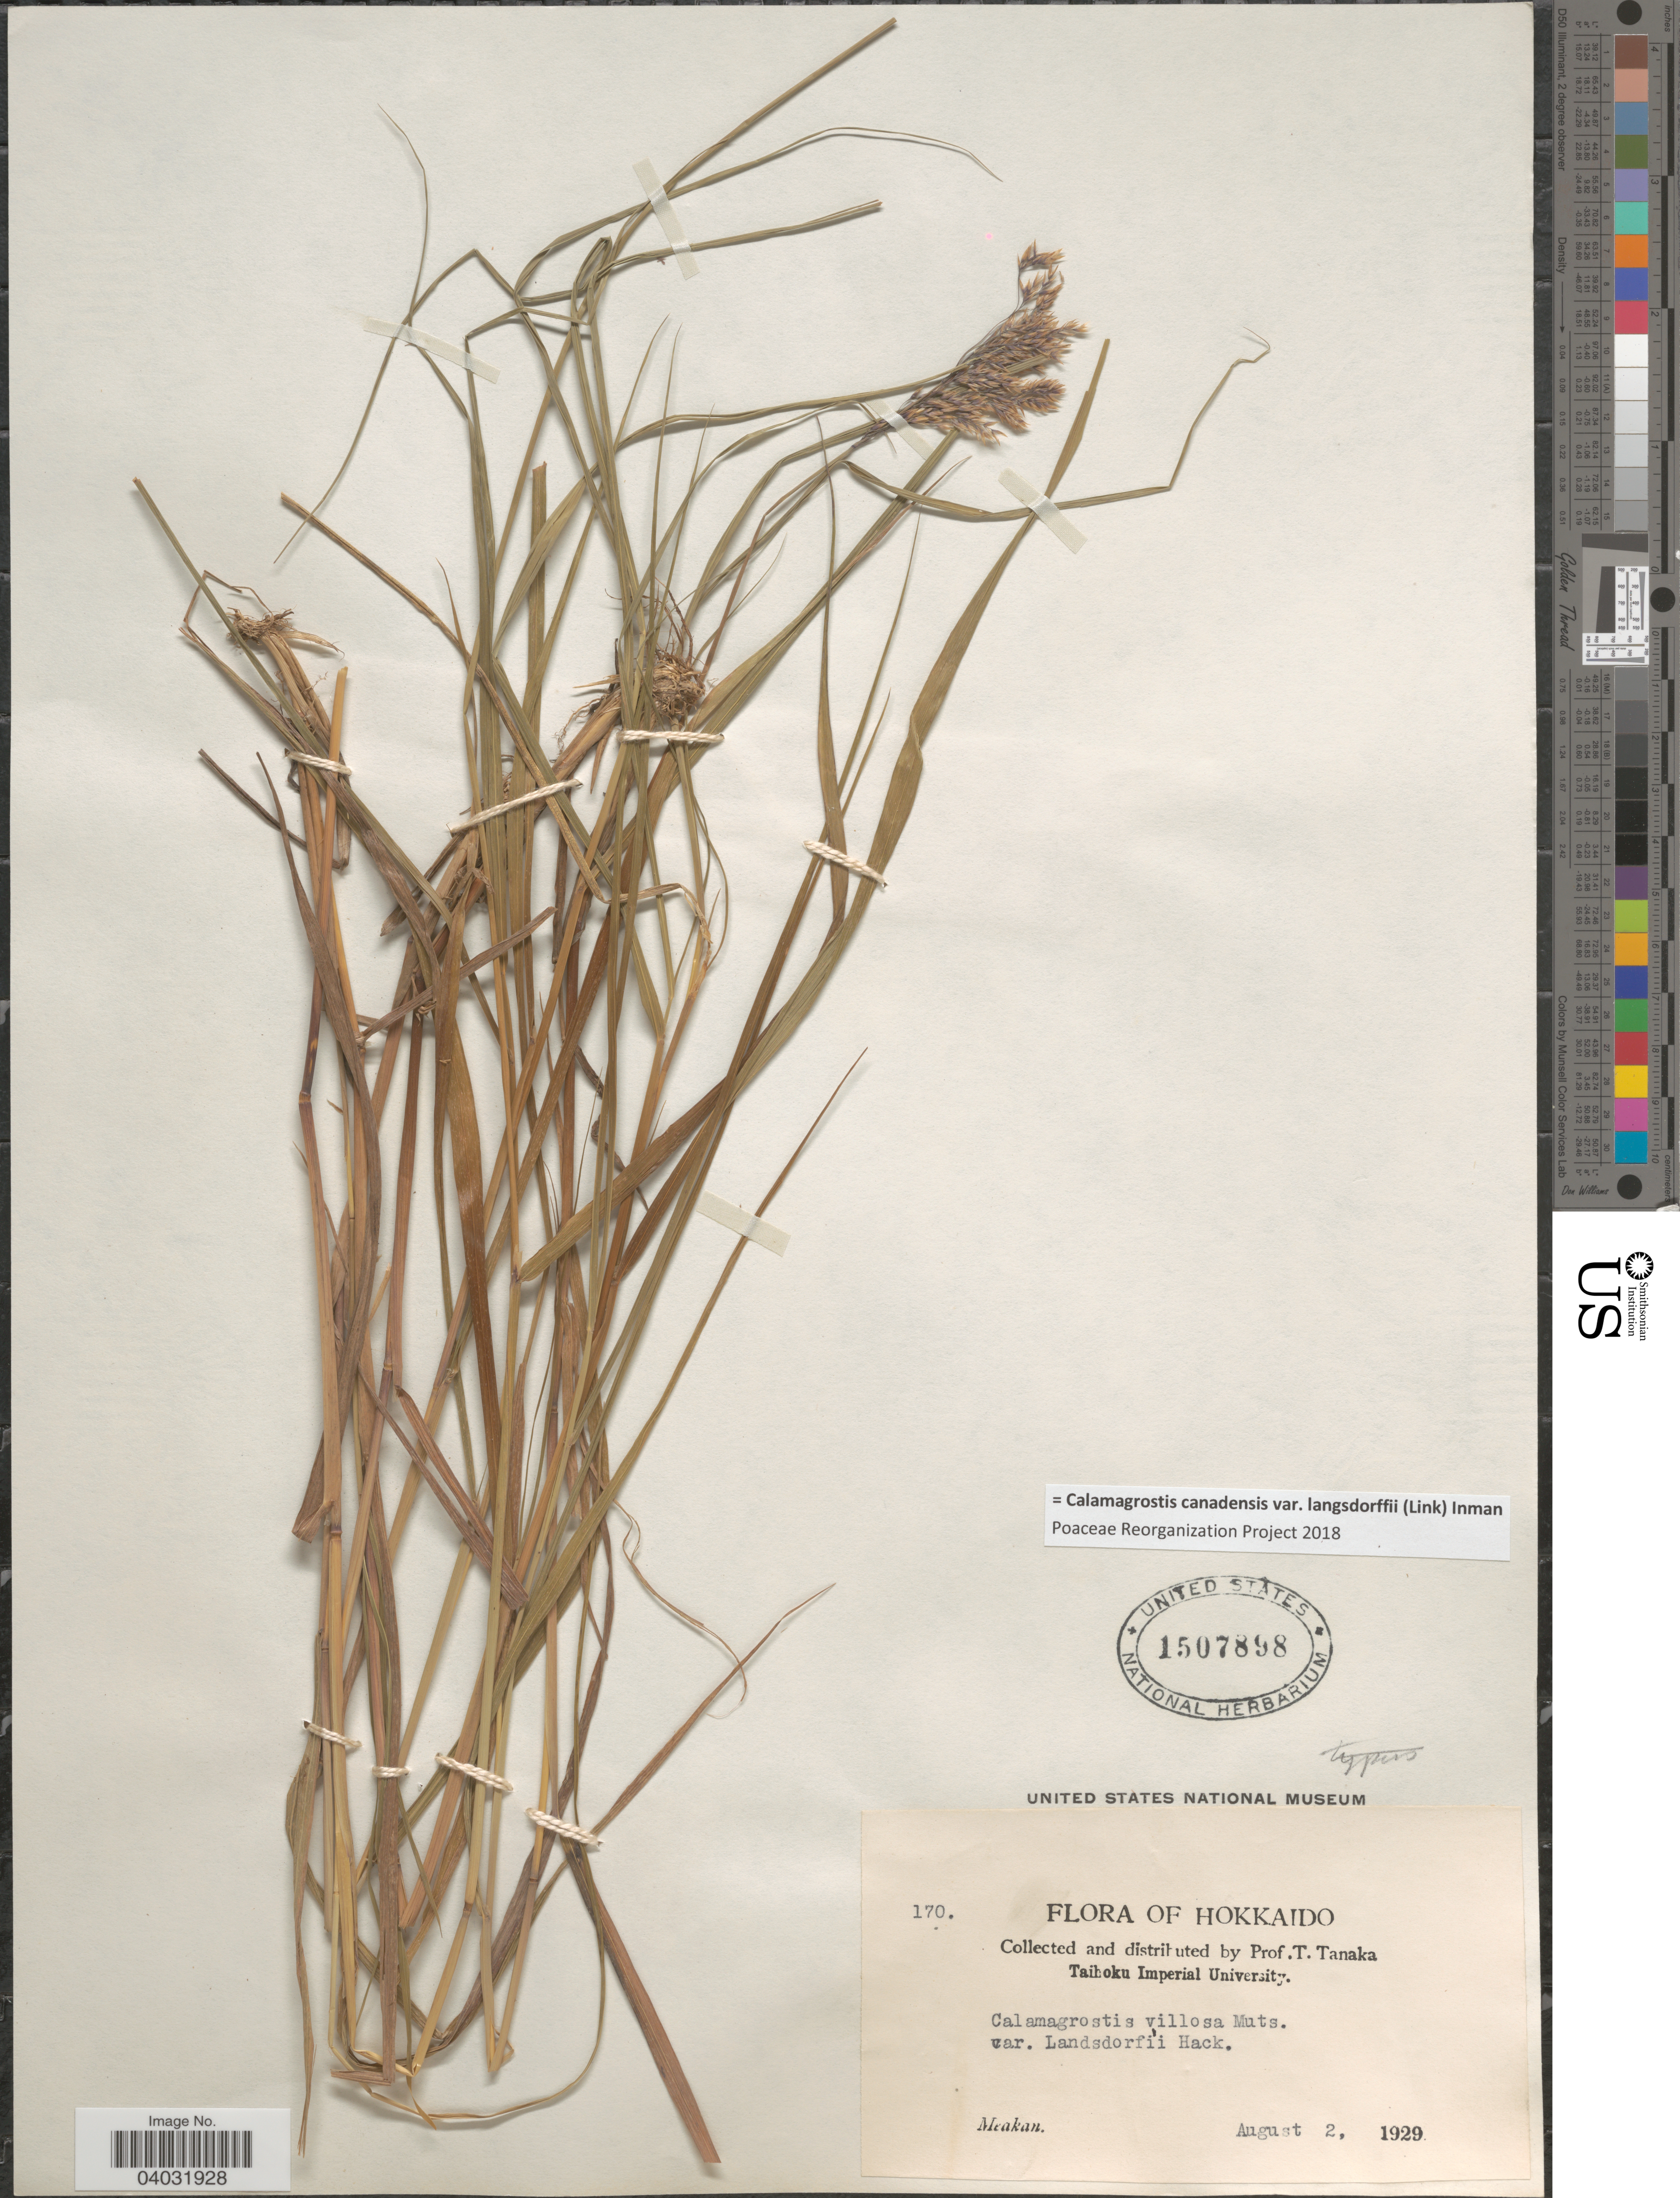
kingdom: Plantae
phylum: Tracheophyta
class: Liliopsida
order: Poales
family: Poaceae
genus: Calamagrostis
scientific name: Calamagrostis canadensis var. langsdorffii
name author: (Link) Inman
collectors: T. Tanaka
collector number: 170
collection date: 1929-08-02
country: Japan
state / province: Hokkaidō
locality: Meakan.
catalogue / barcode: US 1507898